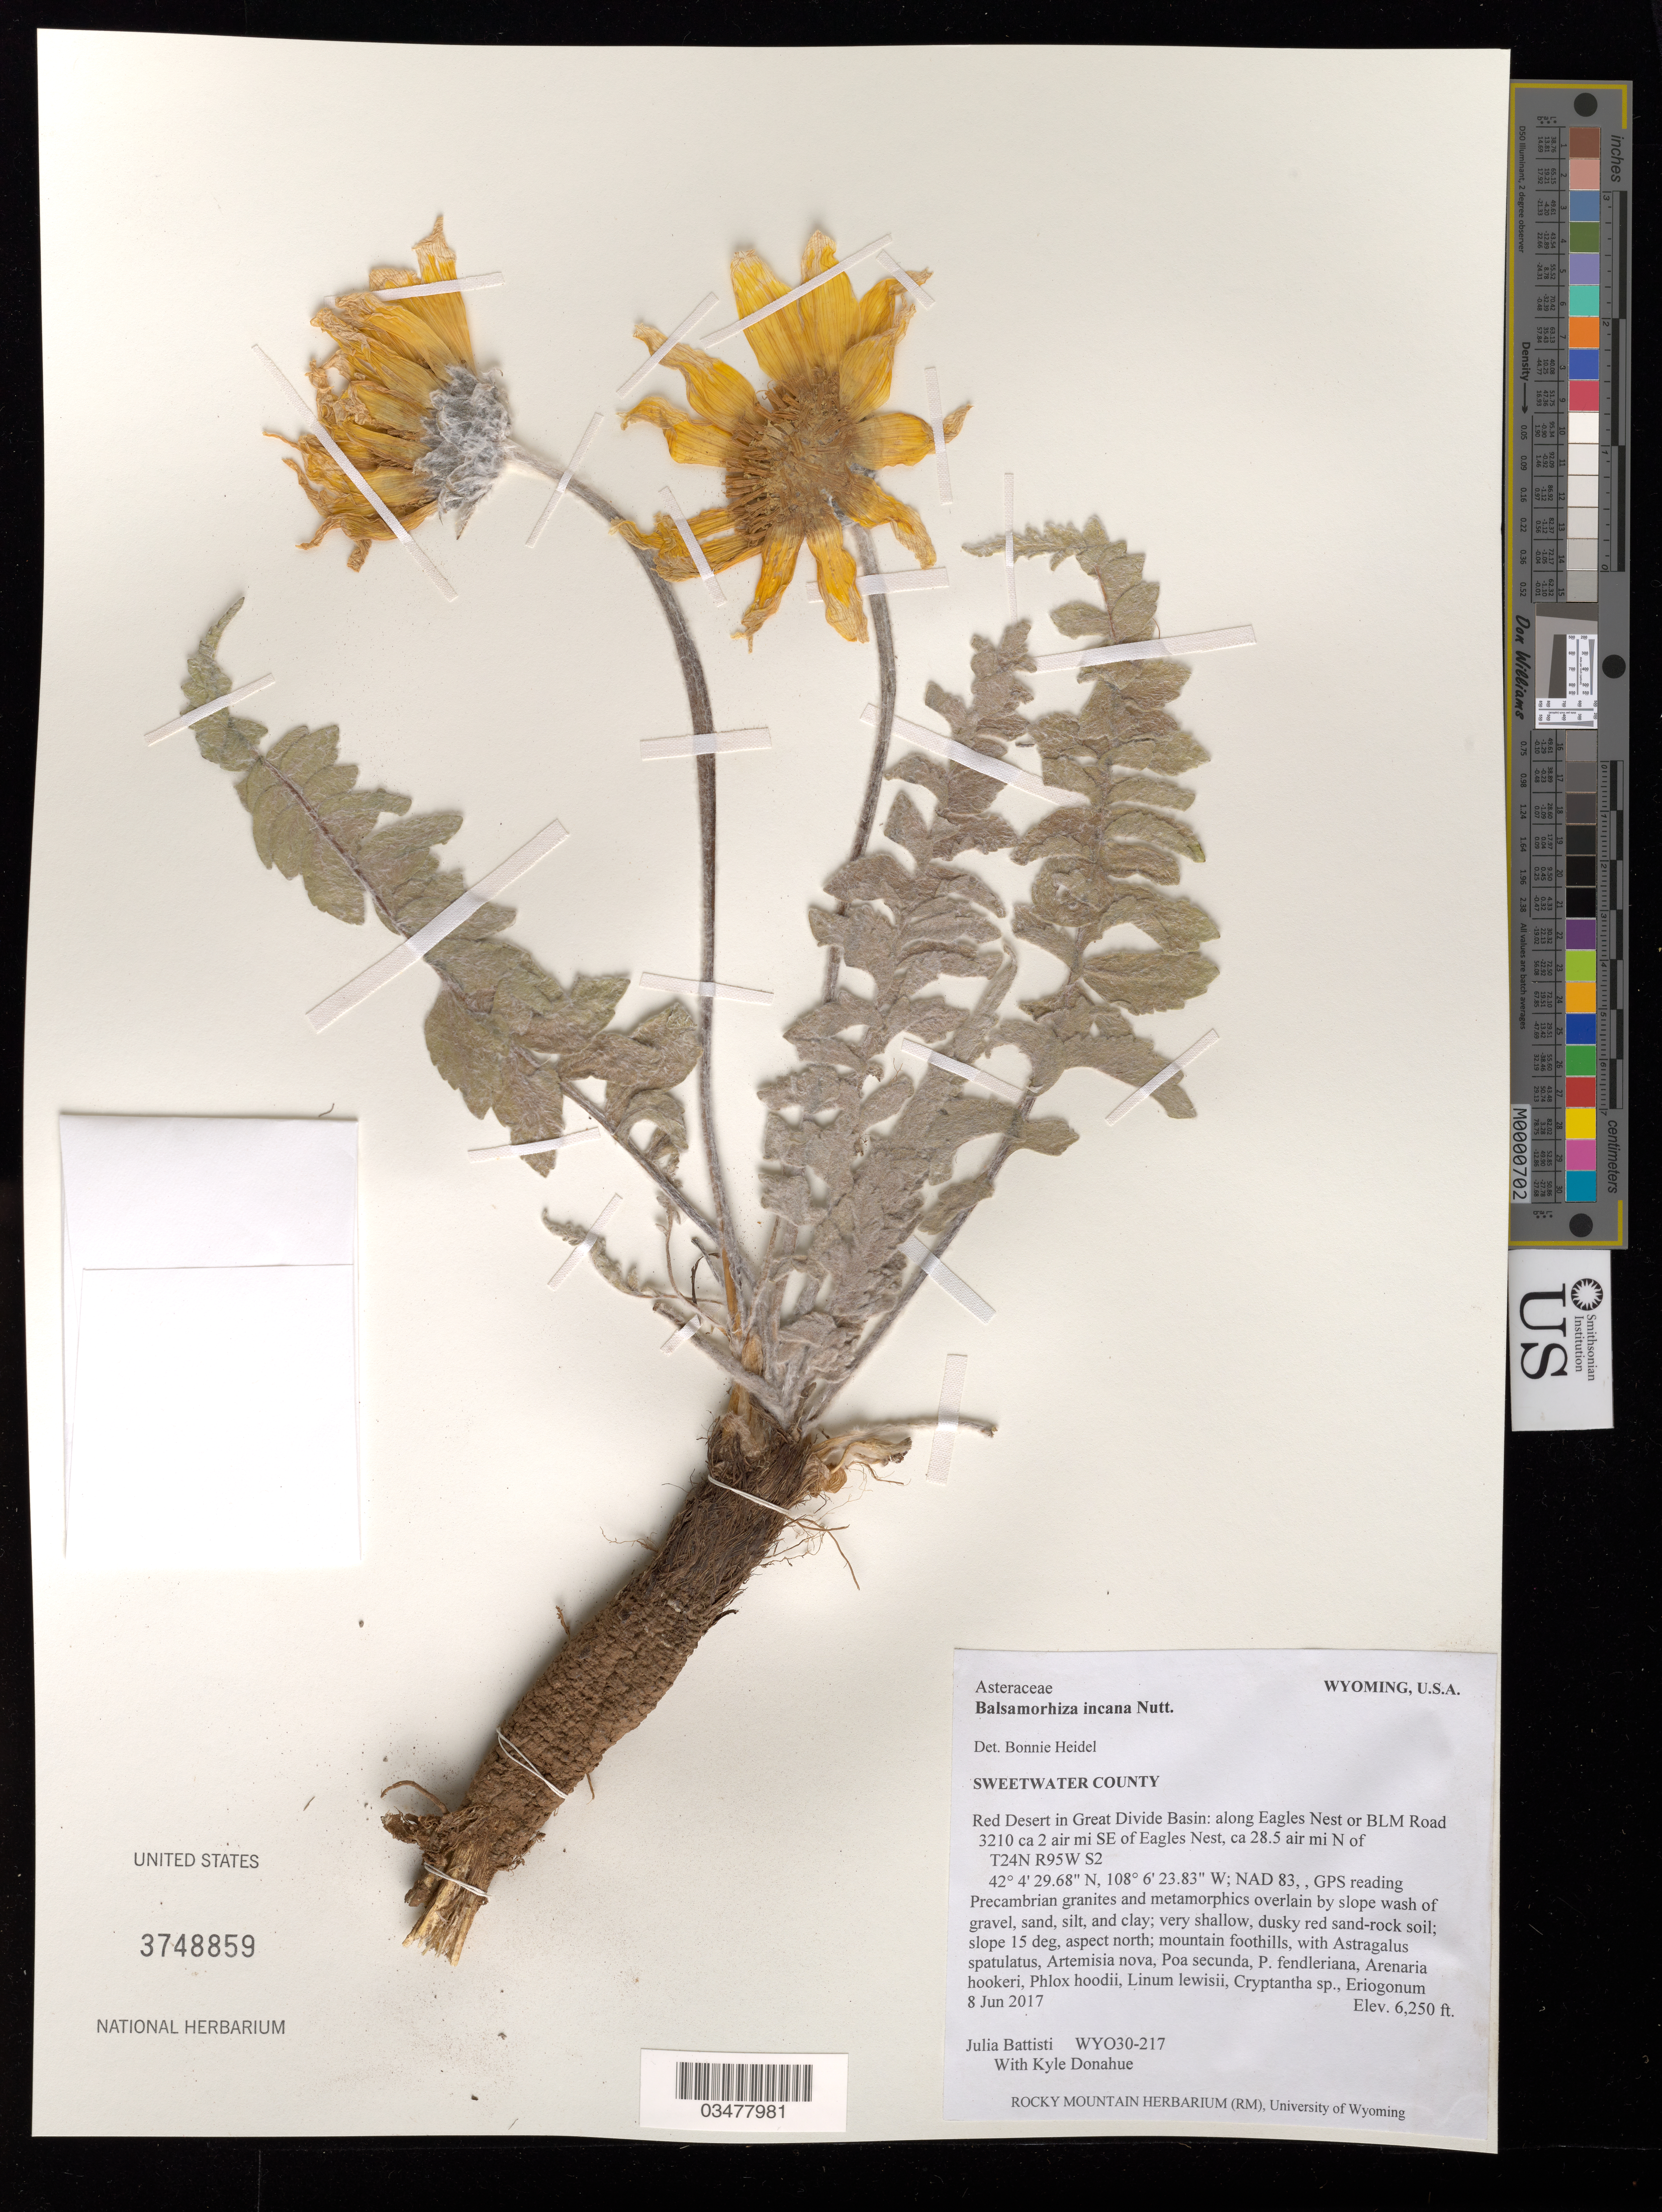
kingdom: Plantae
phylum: Tracheophyta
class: Magnoliopsida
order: Asterales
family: Asteraceae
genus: Balsamorhiza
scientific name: Balsamorhiza incana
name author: Nutt.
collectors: J. Battisti & K. Donahue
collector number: WY030-217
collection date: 2017-06-08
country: United States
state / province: Wyoming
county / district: Sweetwater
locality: Red Desert in Great Divide Basin, 2 air mi. SE of Eagles Nest. T24N R95W S2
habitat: Wash of gravel, sand, silt and clay, very shallow, dusky red sand-rock soil. With Artemisia nova, Poa secunda, Cryptantha sp., etc.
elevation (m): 1905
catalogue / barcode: US 3748859